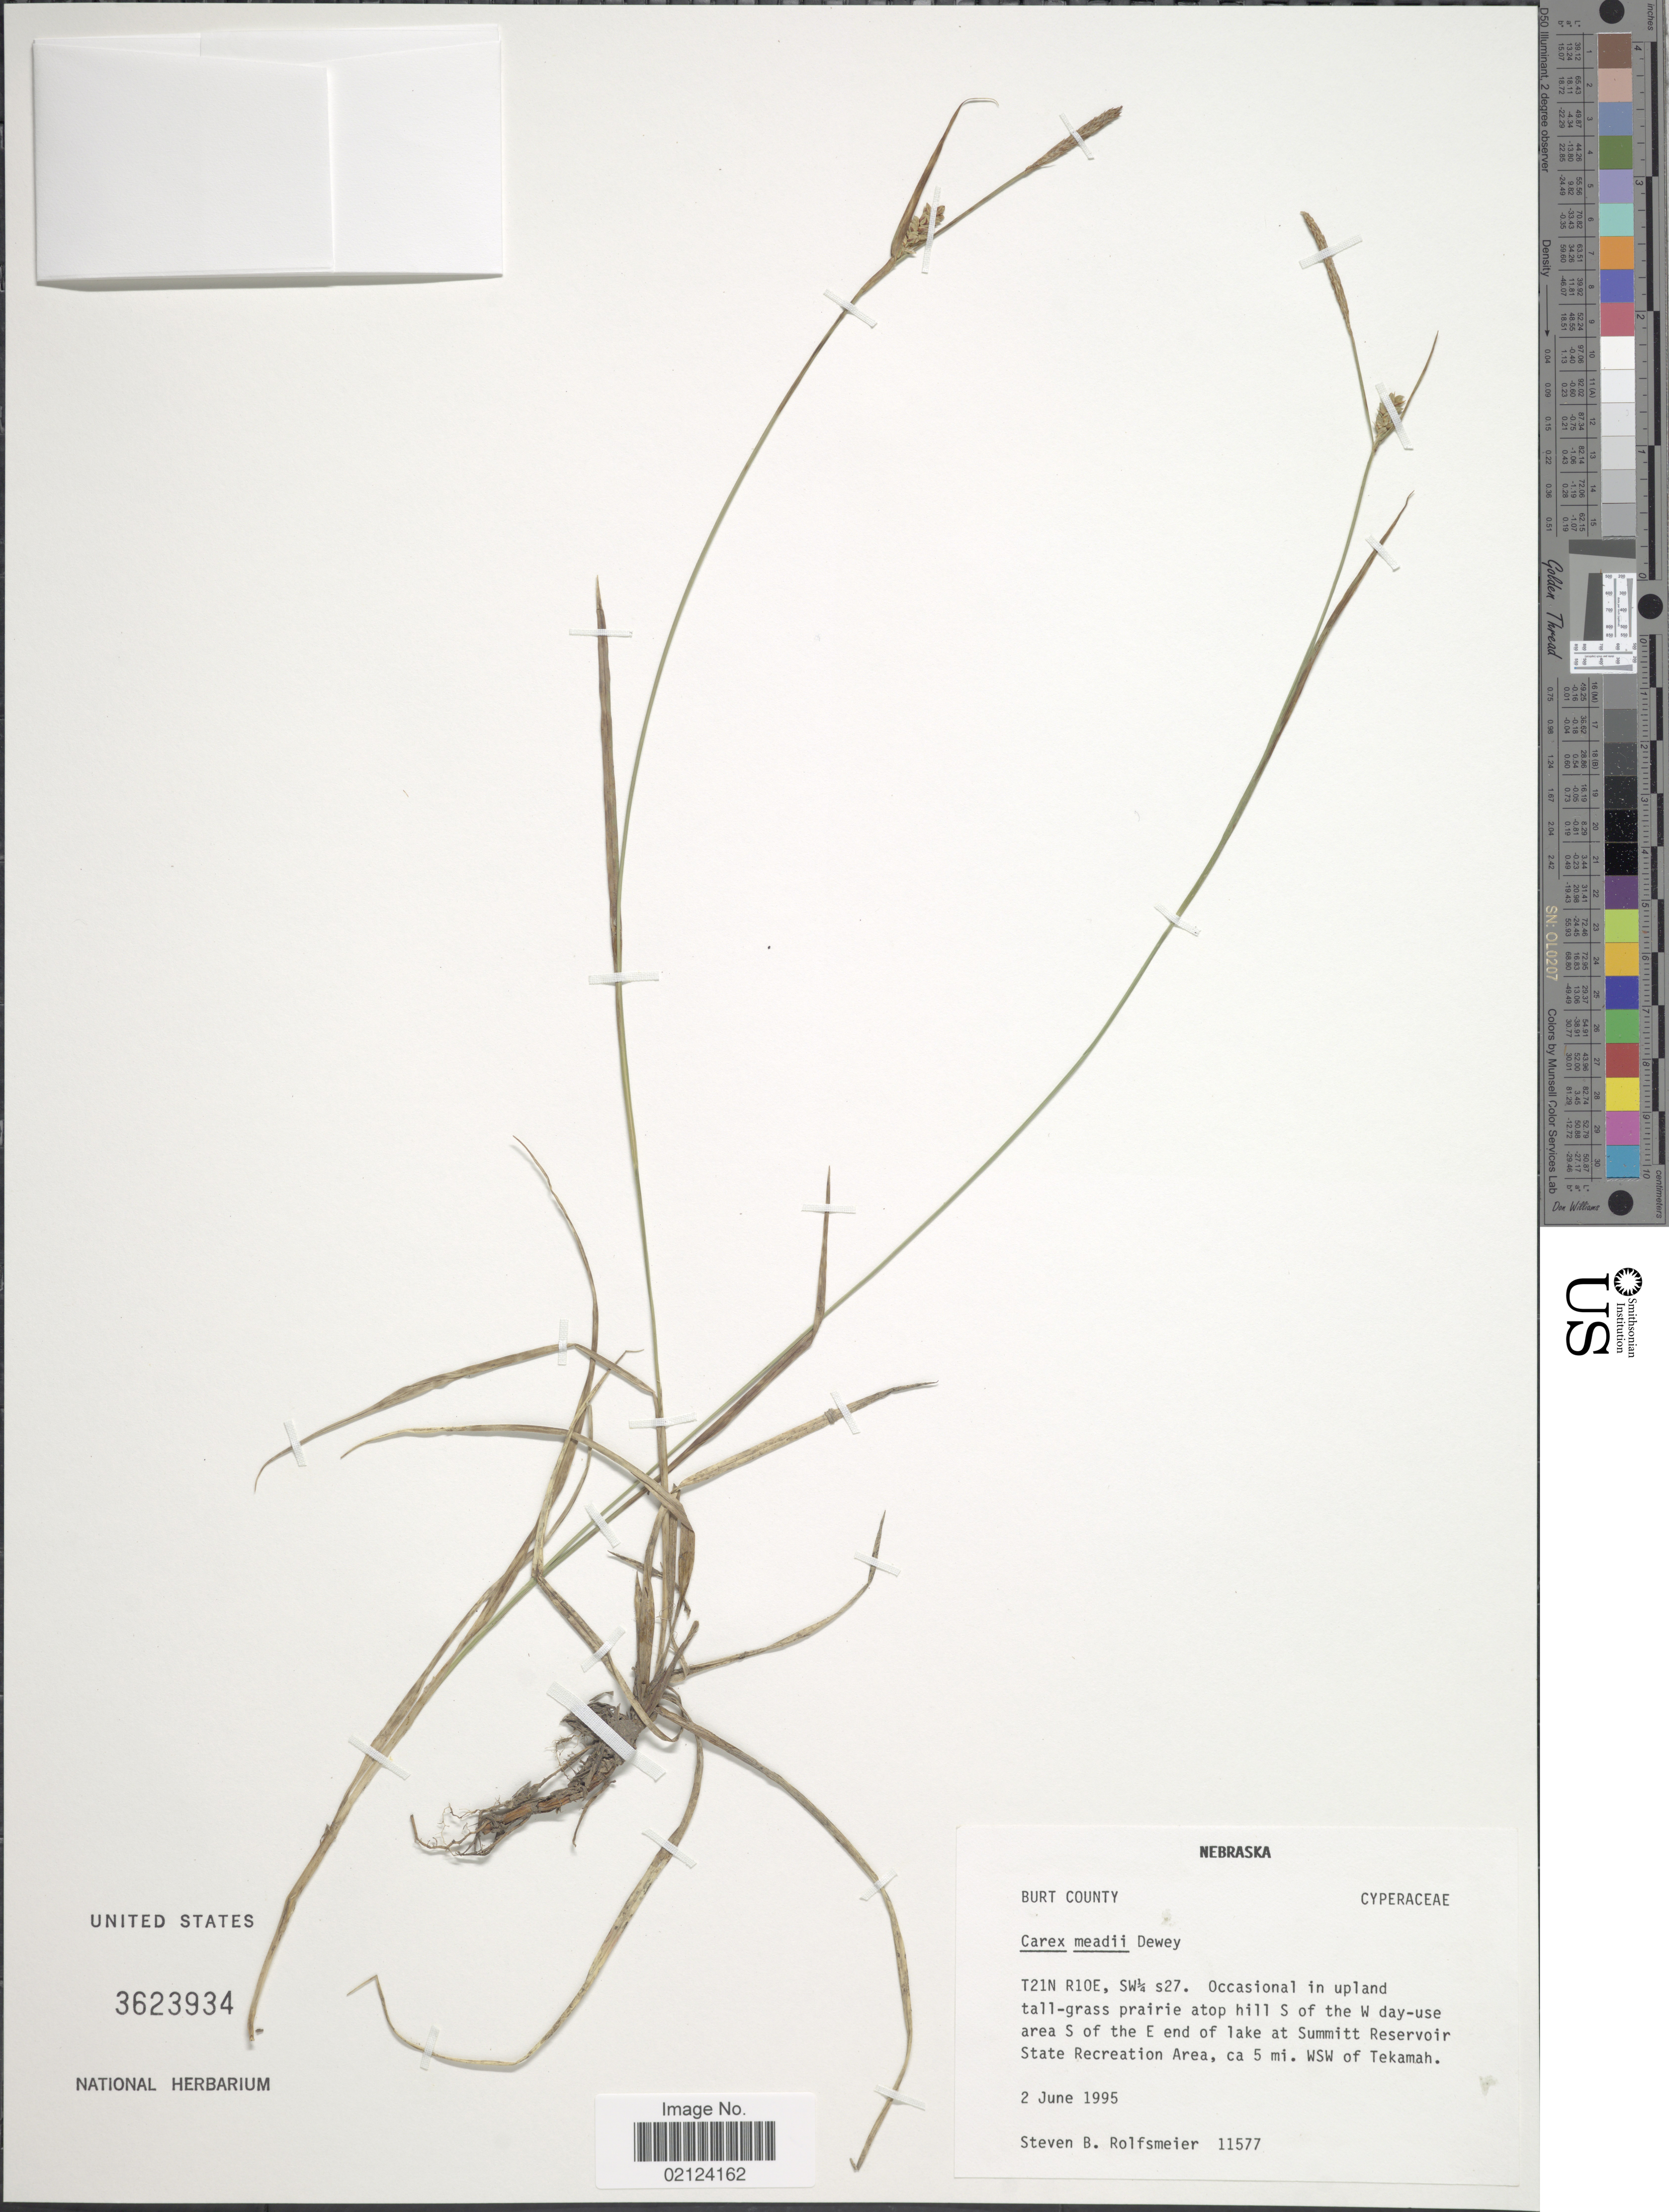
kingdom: Plantae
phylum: Tracheophyta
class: Liliopsida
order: Poales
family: Cyperaceae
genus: Carex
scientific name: Carex meadii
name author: Dewey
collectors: S. Rolfsmeier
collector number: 11577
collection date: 1995-06-02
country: United States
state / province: Nebraska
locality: T21N R10E, SW¼ s27. S of the W day-use area S of the E end of lake at Summitt Reservoir State Recreation Area, ca. 5 mi. WSW of Tekamah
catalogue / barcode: US 3623934